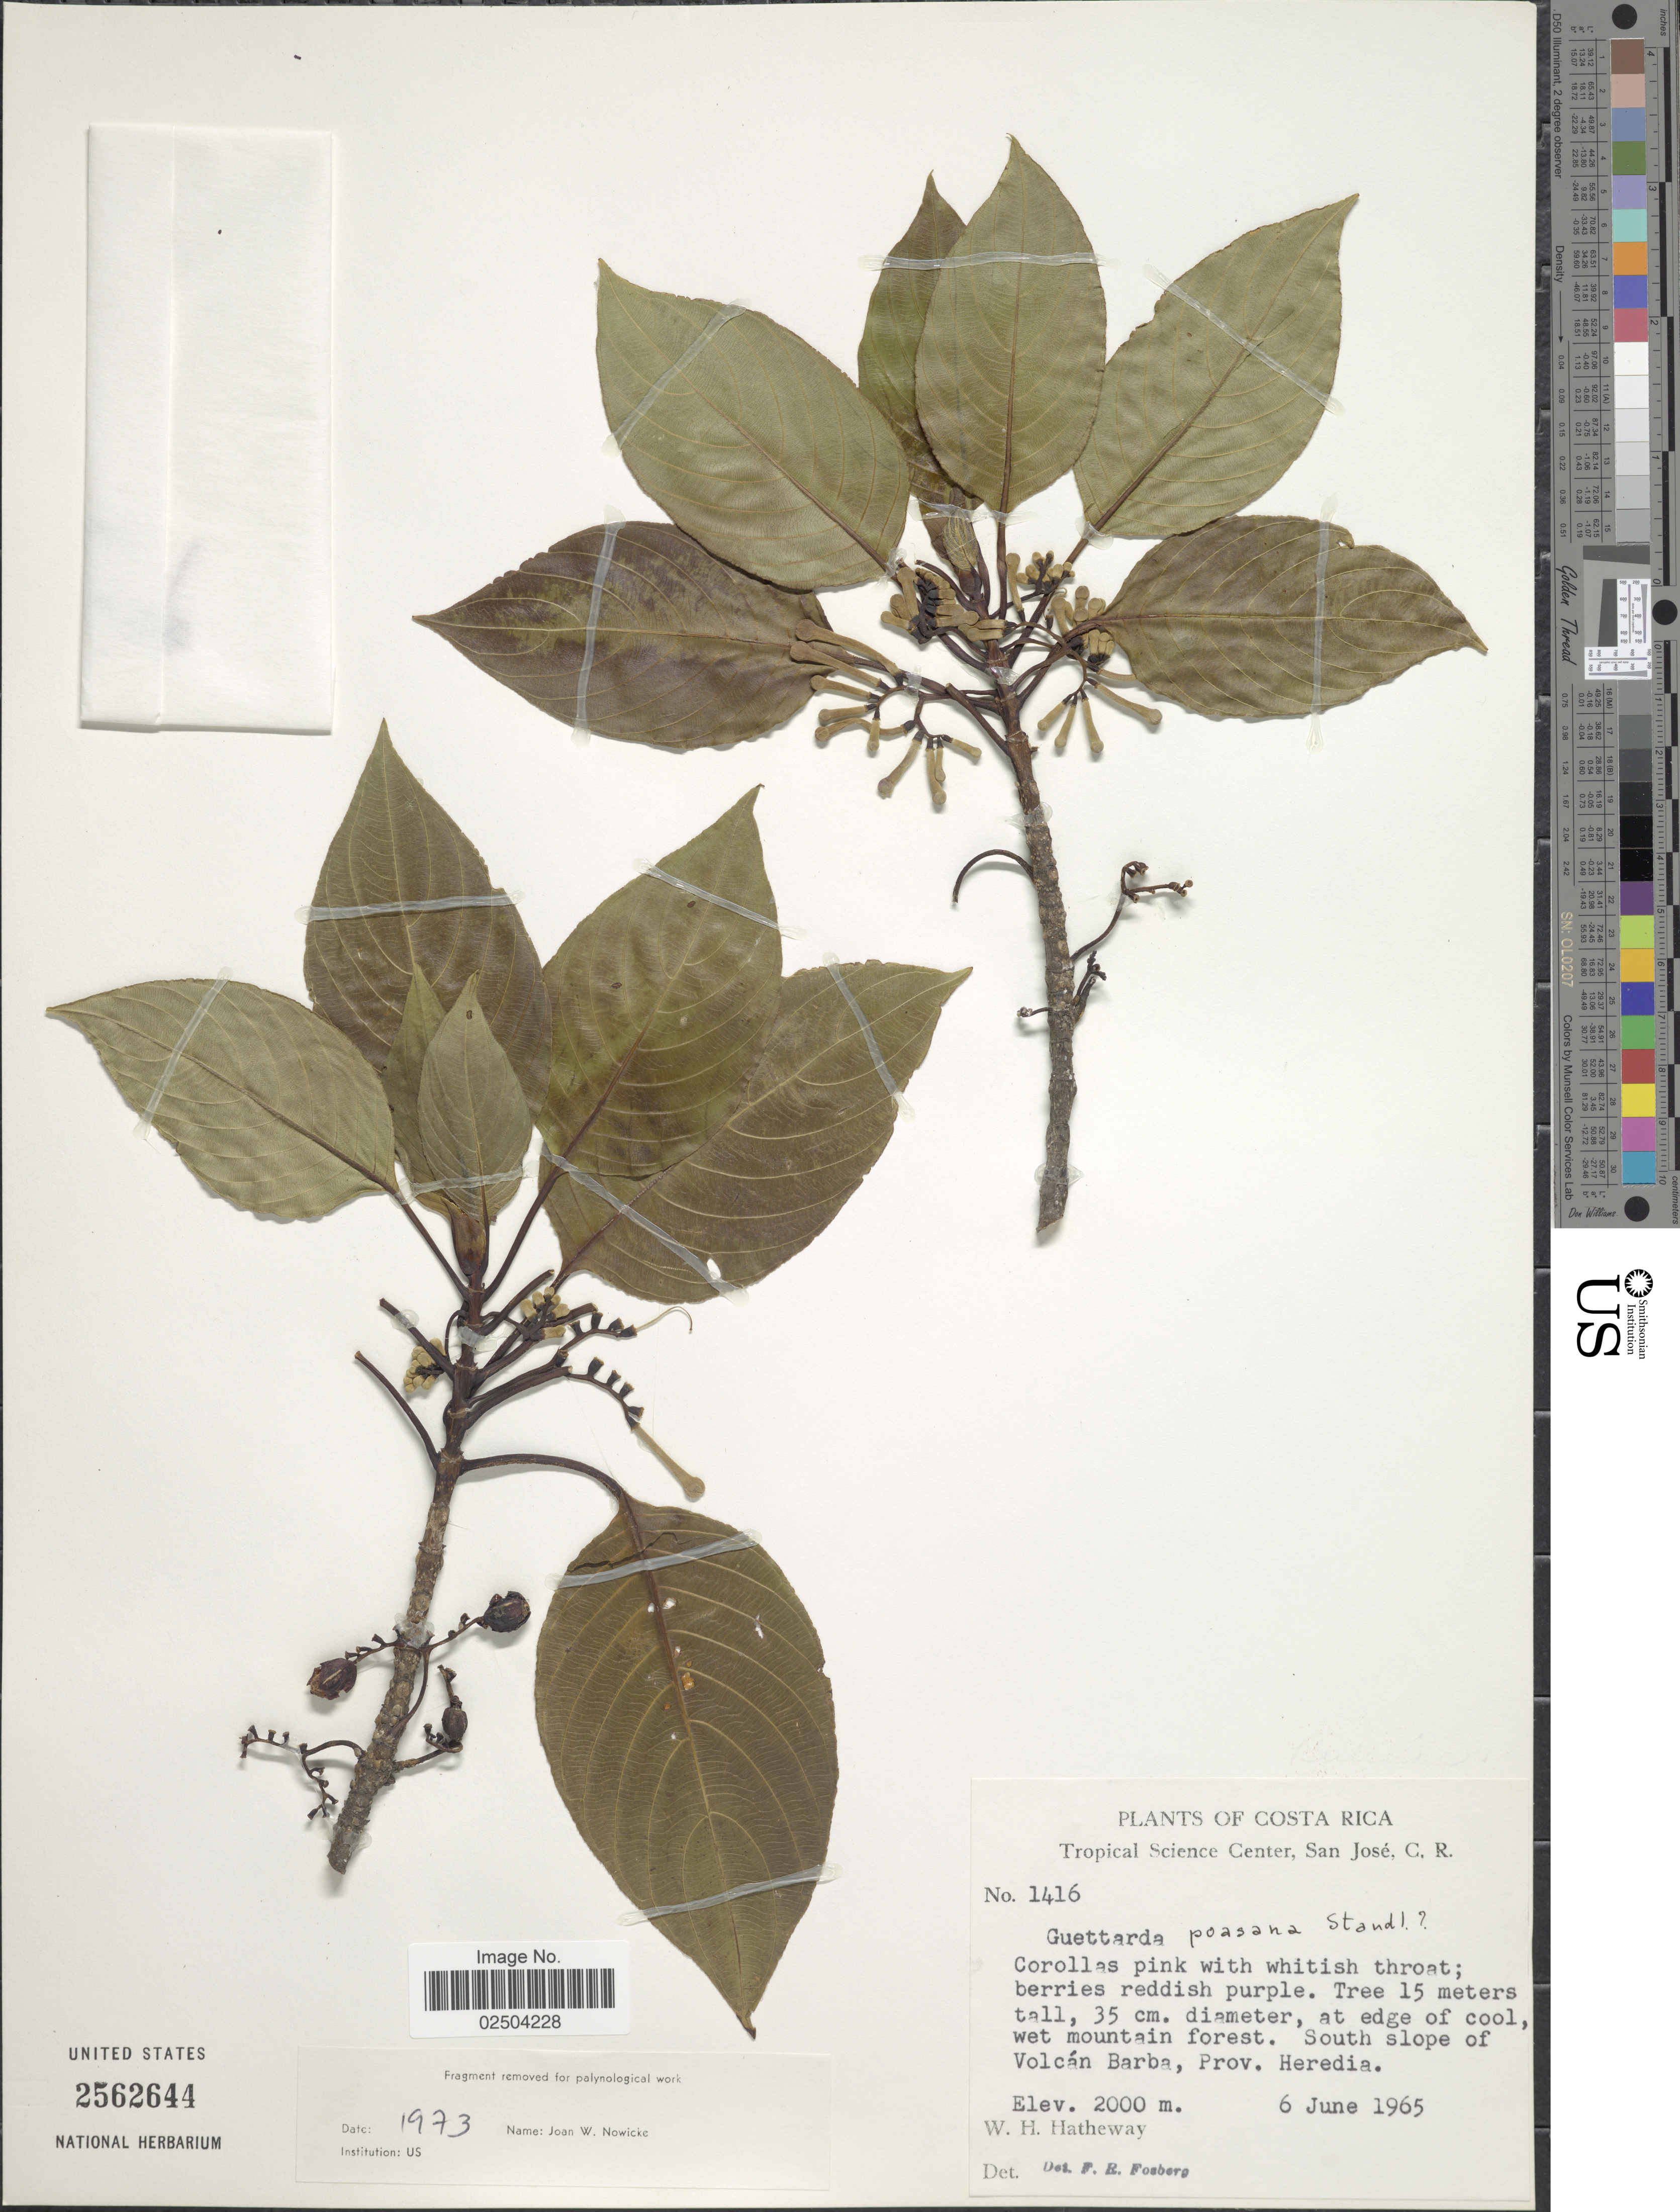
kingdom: Plantae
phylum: Tracheophyta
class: Magnoliopsida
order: Gentianales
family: Rubiaceae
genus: Guettarda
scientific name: Guettarda poasana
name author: Standl.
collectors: W. H. Hatheway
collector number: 1416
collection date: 1965-06-06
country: Costa Rica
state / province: Heredia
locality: Tropical Science Center, San Jose, C.R., South slope of Volcan Barba, Prov. Heredia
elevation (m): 2000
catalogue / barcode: US 2562644